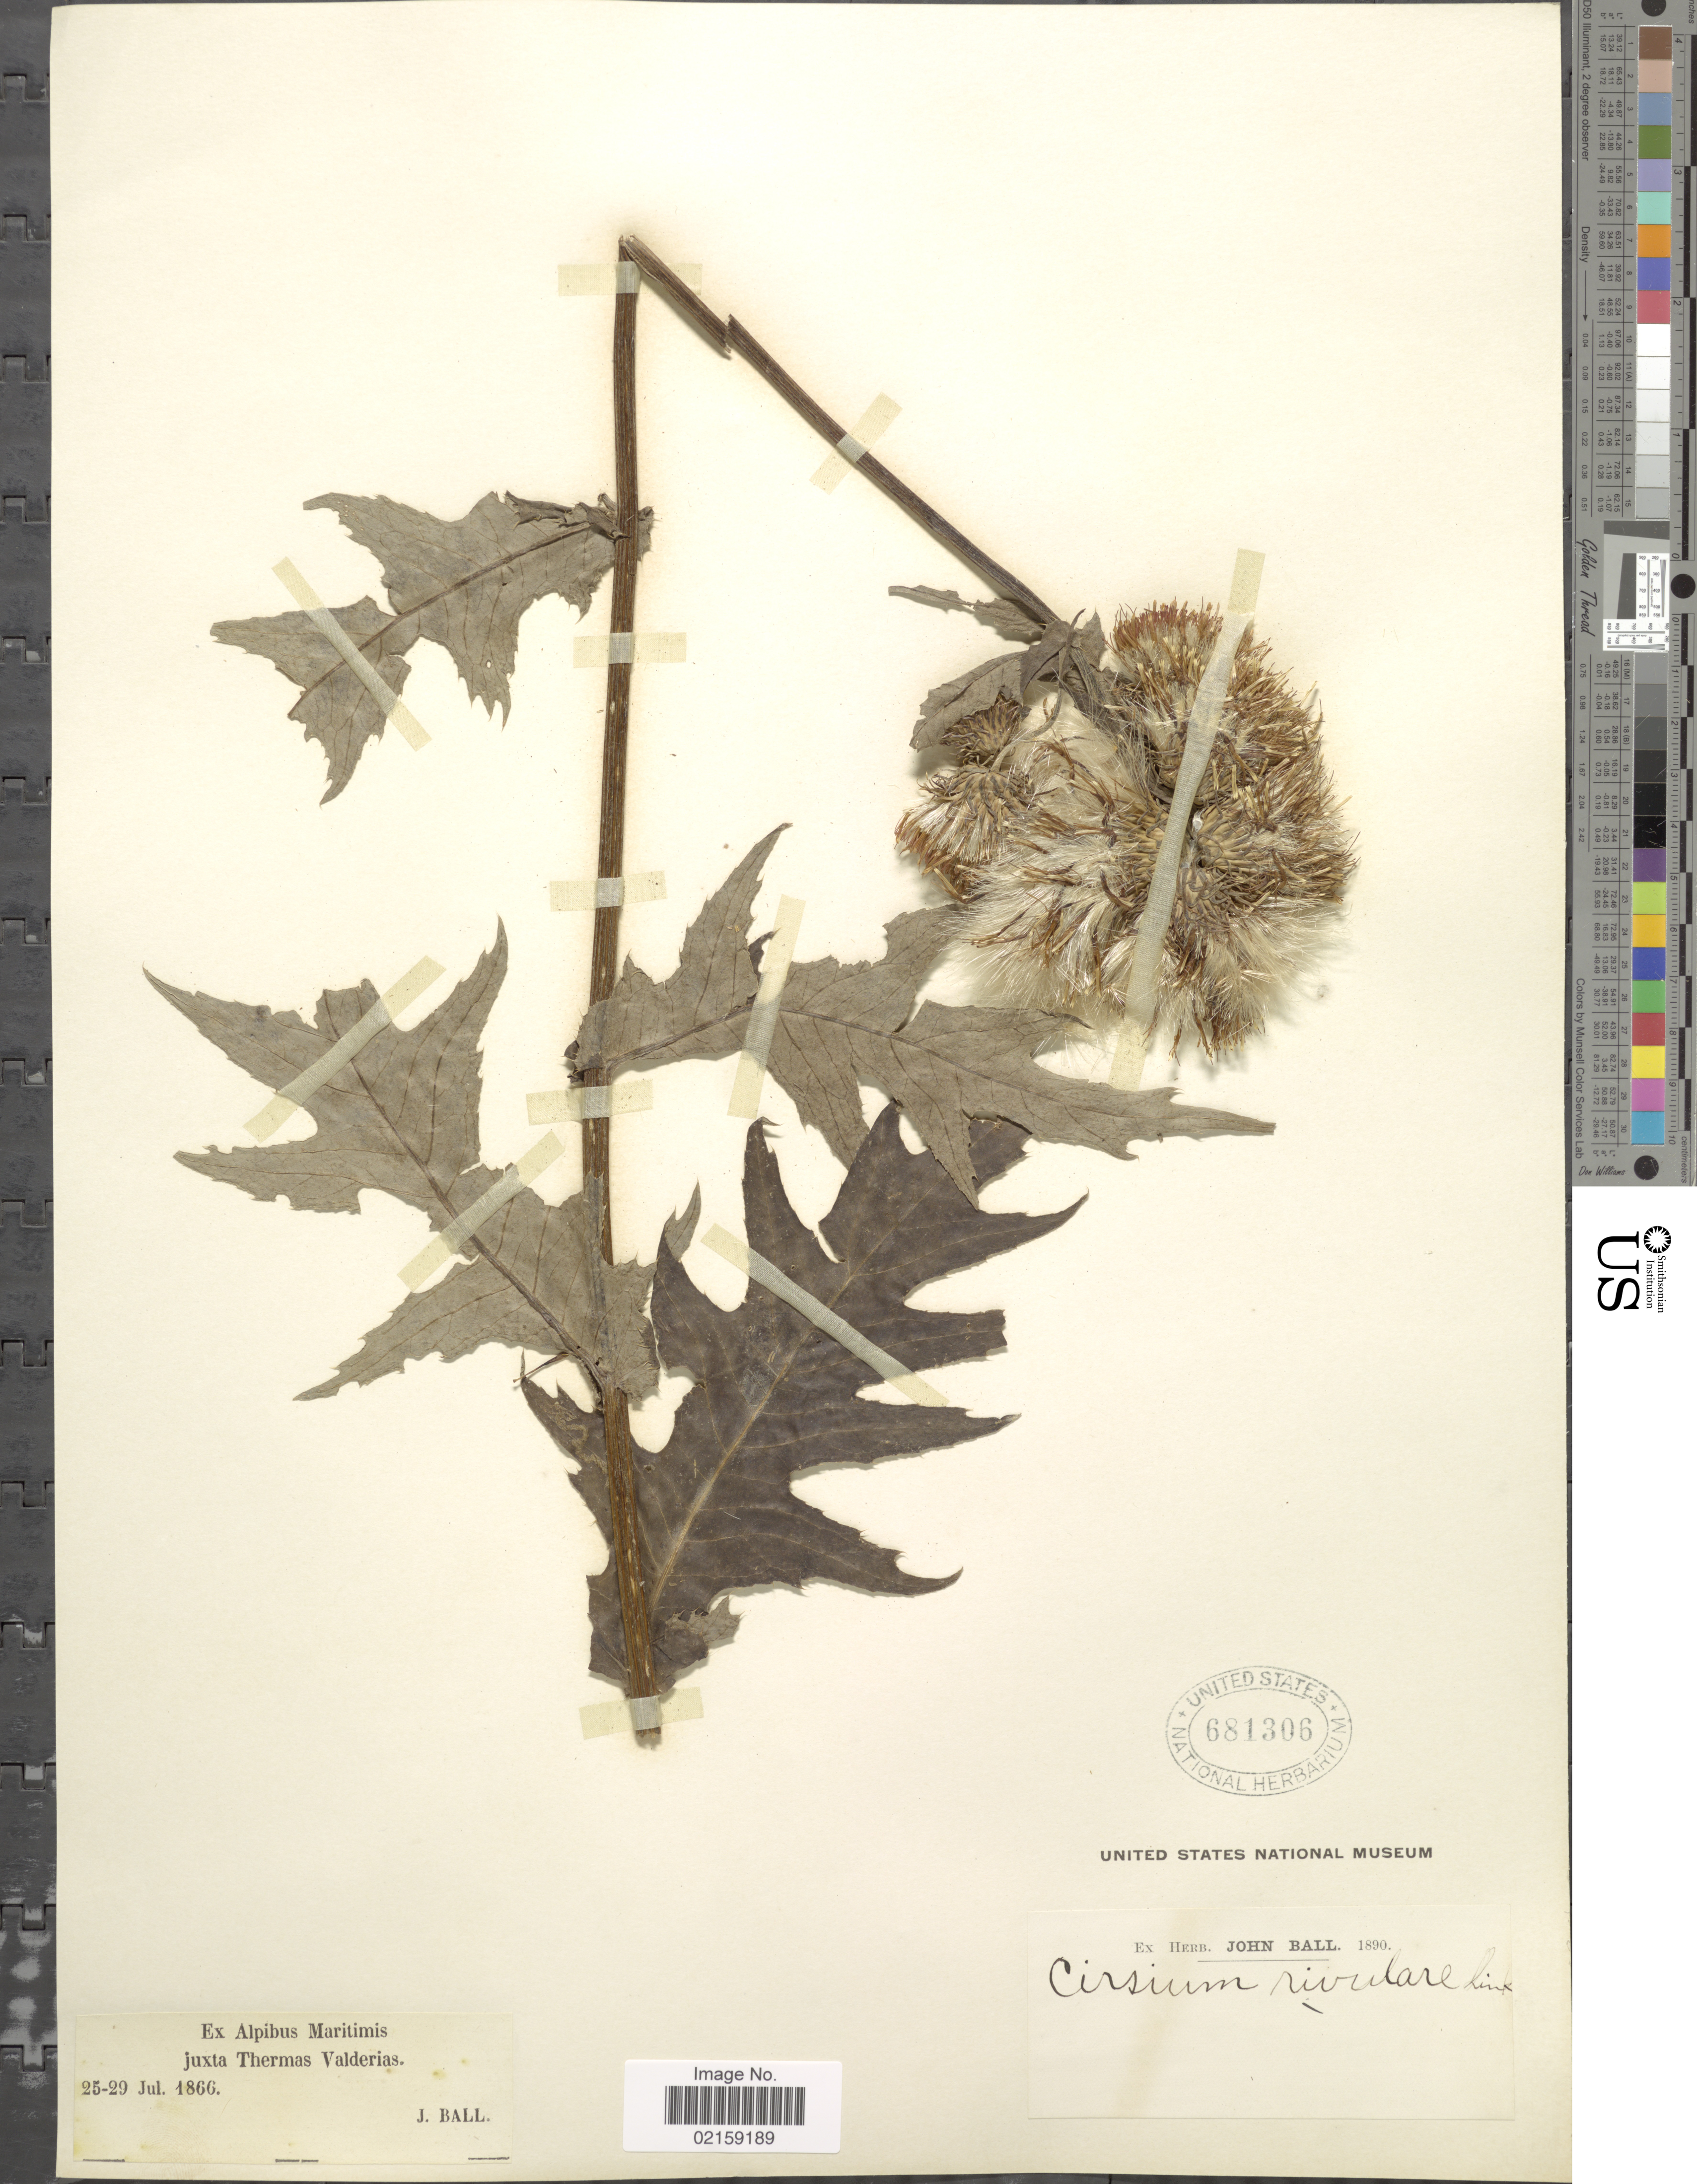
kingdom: Plantae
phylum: Tracheophyta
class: Magnoliopsida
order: Asterales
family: Asteraceae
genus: Cirsium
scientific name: Cirsium rivulare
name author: (Jacq.) All.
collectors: J. Ball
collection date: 1866-07-25/1866-07-29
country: Spain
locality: Juxta Thermas Valderias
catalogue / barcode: US 681306